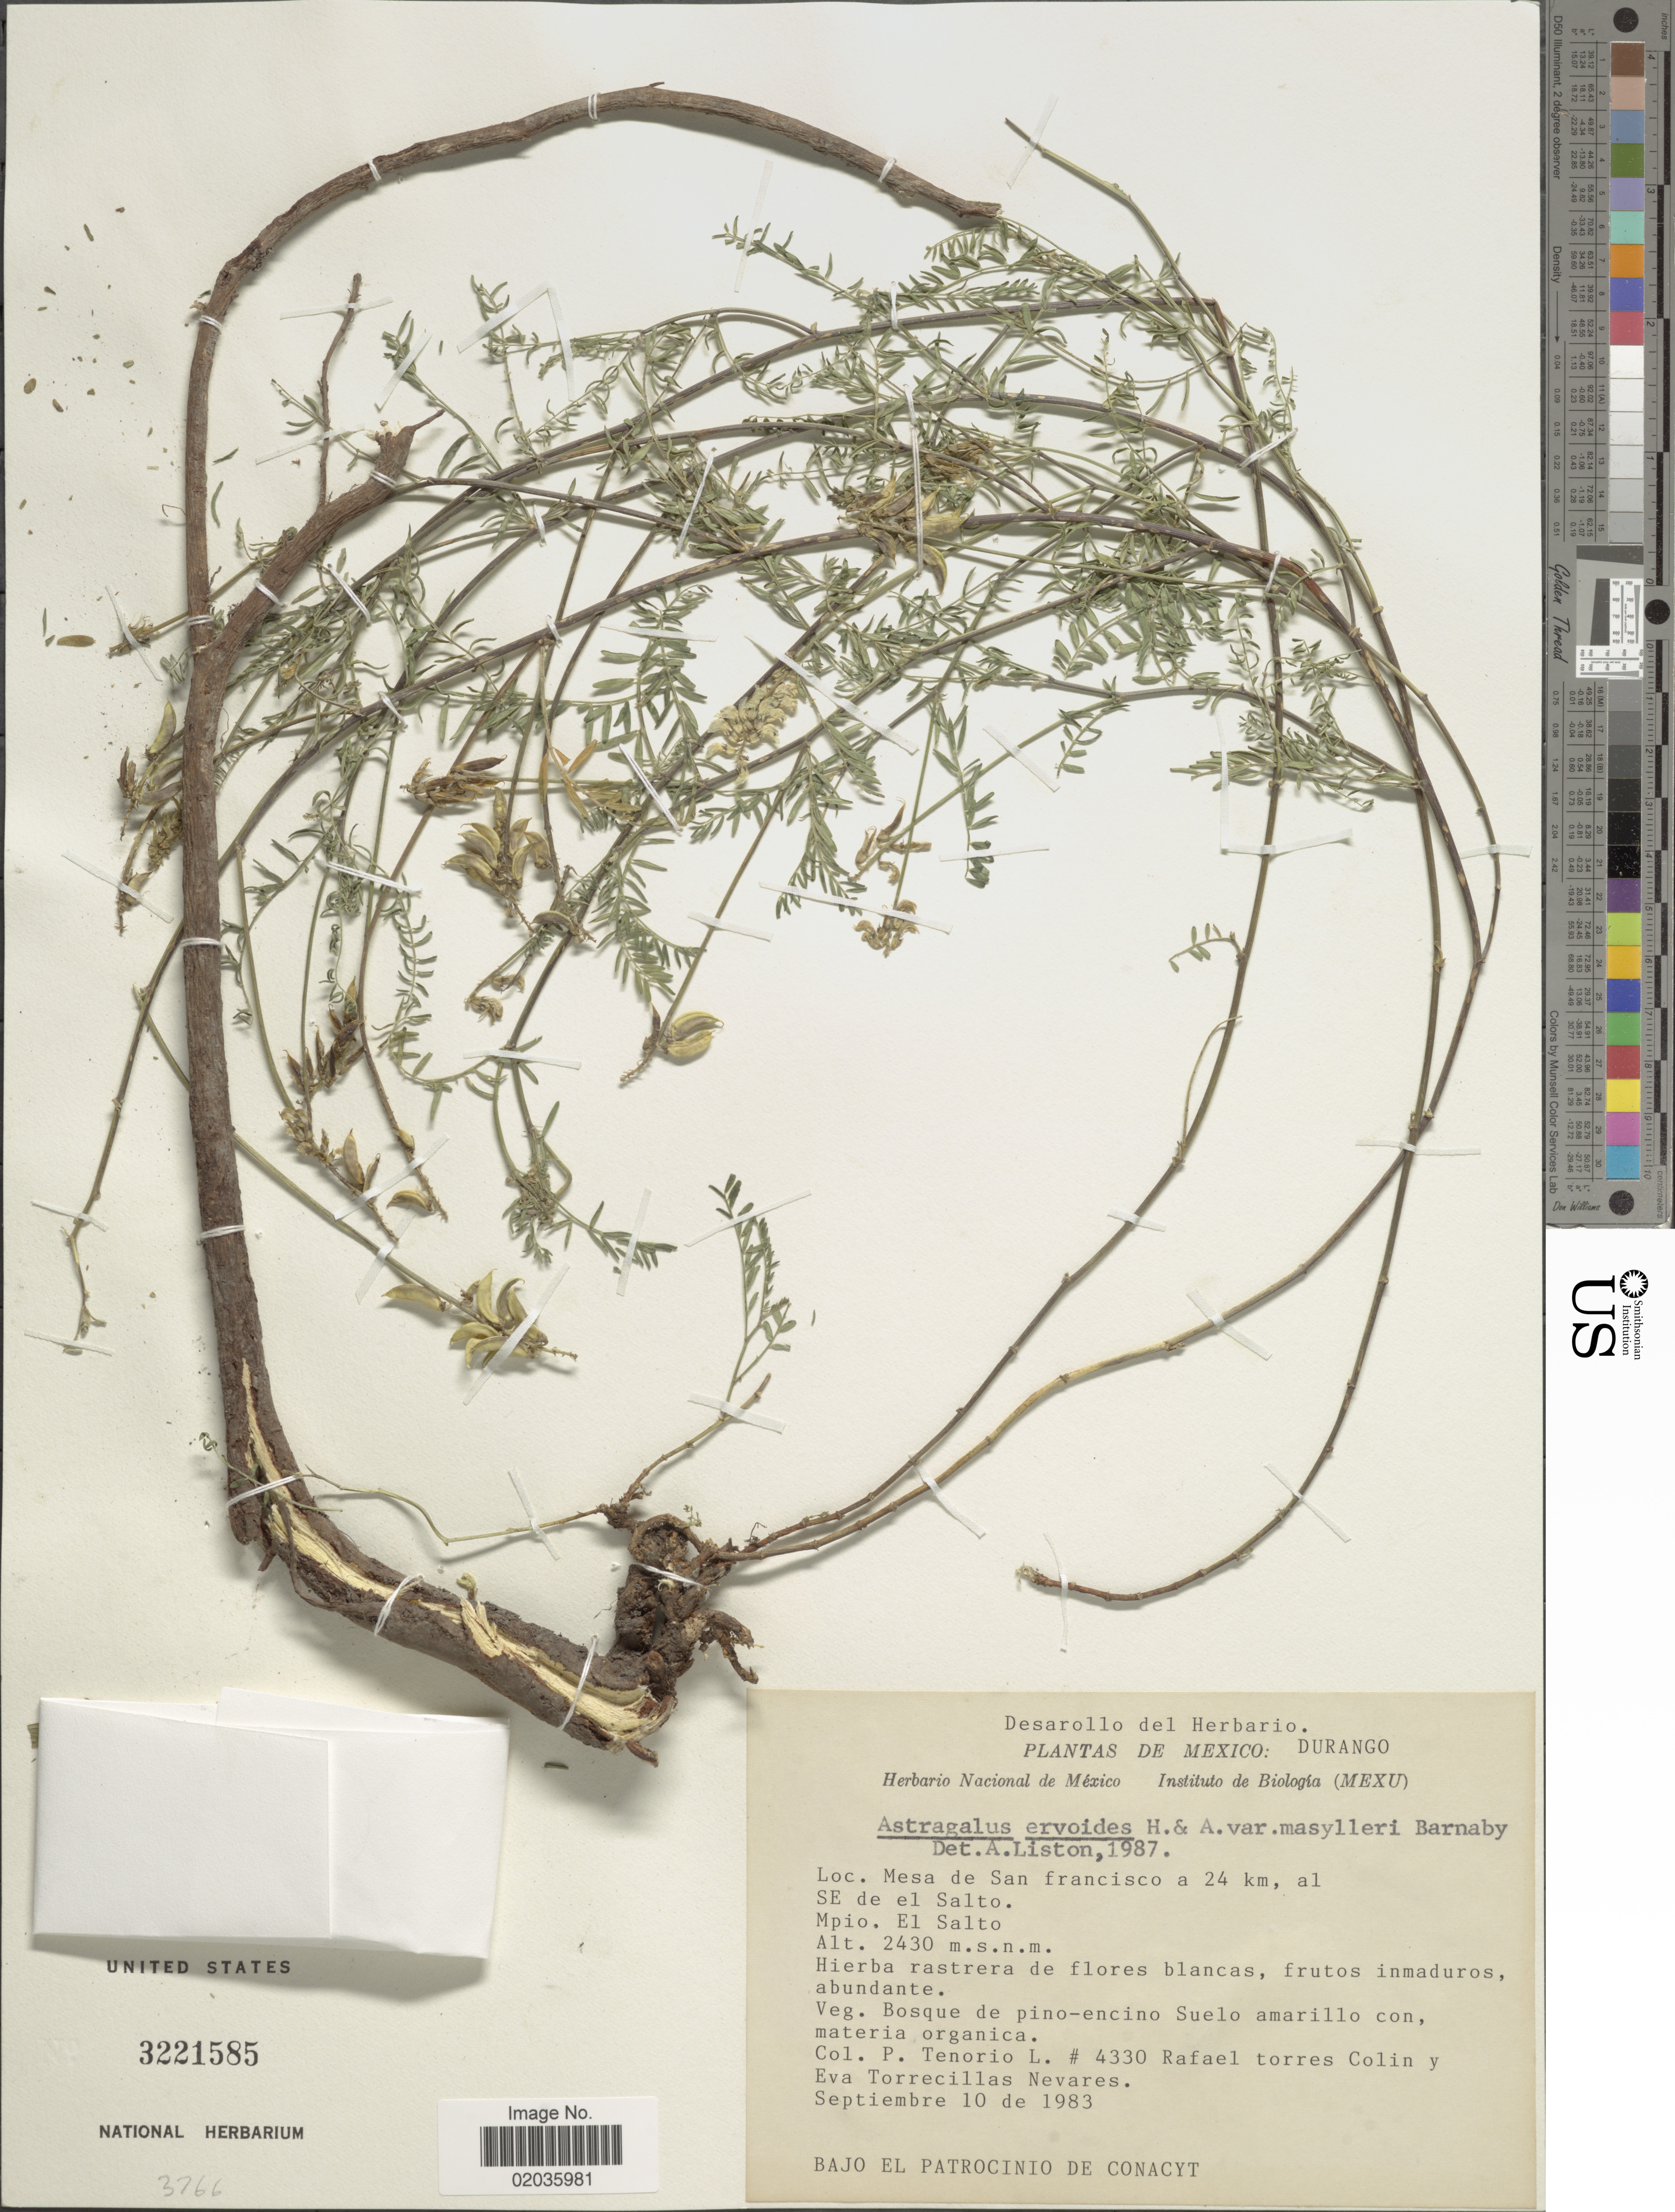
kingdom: Plantae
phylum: Tracheophyta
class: Magnoliopsida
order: Fabales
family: Fabaceae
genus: Astragalus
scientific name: Astragalus ervoides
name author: Turcz.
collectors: P. Tenorio L., R. Torres C. & E. Torrecillas N.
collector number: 4330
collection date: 1983-09-10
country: Mexico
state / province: Durango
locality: Mesa de San francisco a 24 km, al SE de el Salto.Mpio. El Salto.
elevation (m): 2430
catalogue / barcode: US 3221585